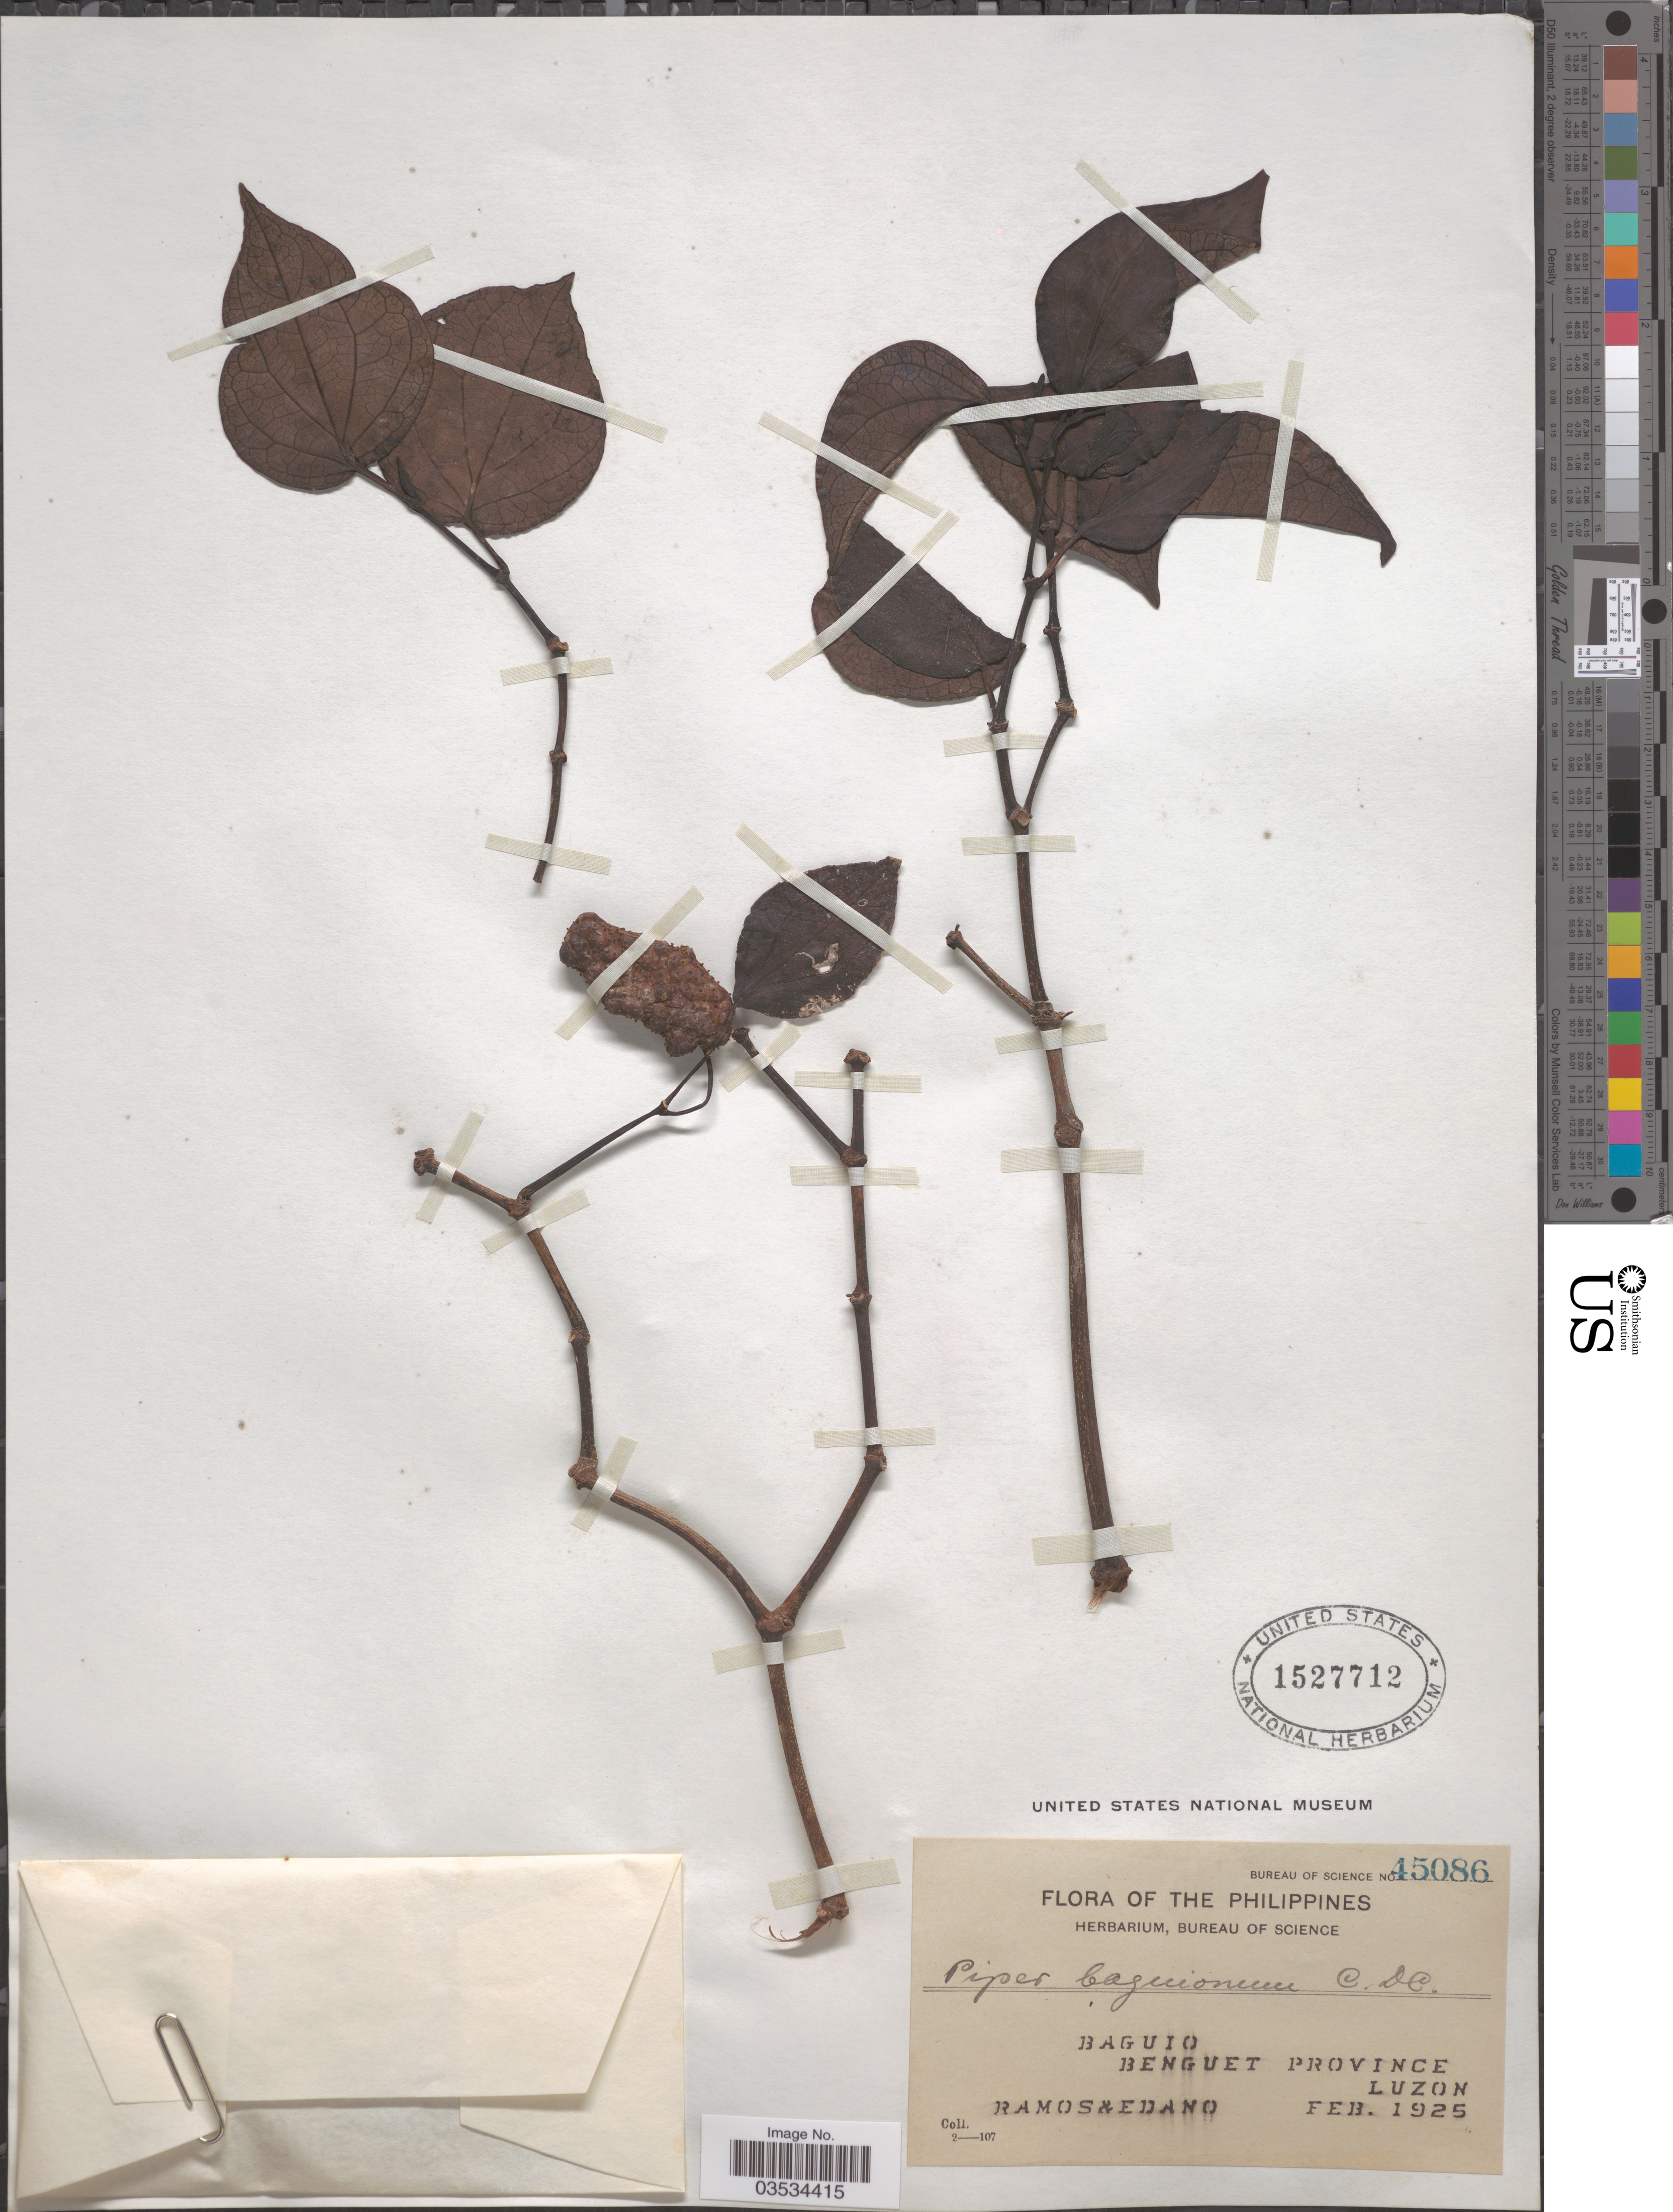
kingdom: Plantae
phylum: Tracheophyta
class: Magnoliopsida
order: Piperales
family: Piperaceae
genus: Piper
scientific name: Piper baguionum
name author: C. DC. in Elmer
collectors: -. Ramos & -. Edano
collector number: Bureau of Science 45086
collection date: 1925-02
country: Philippines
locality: Baguio. Benguet Province. Luzon.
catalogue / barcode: US 1527712